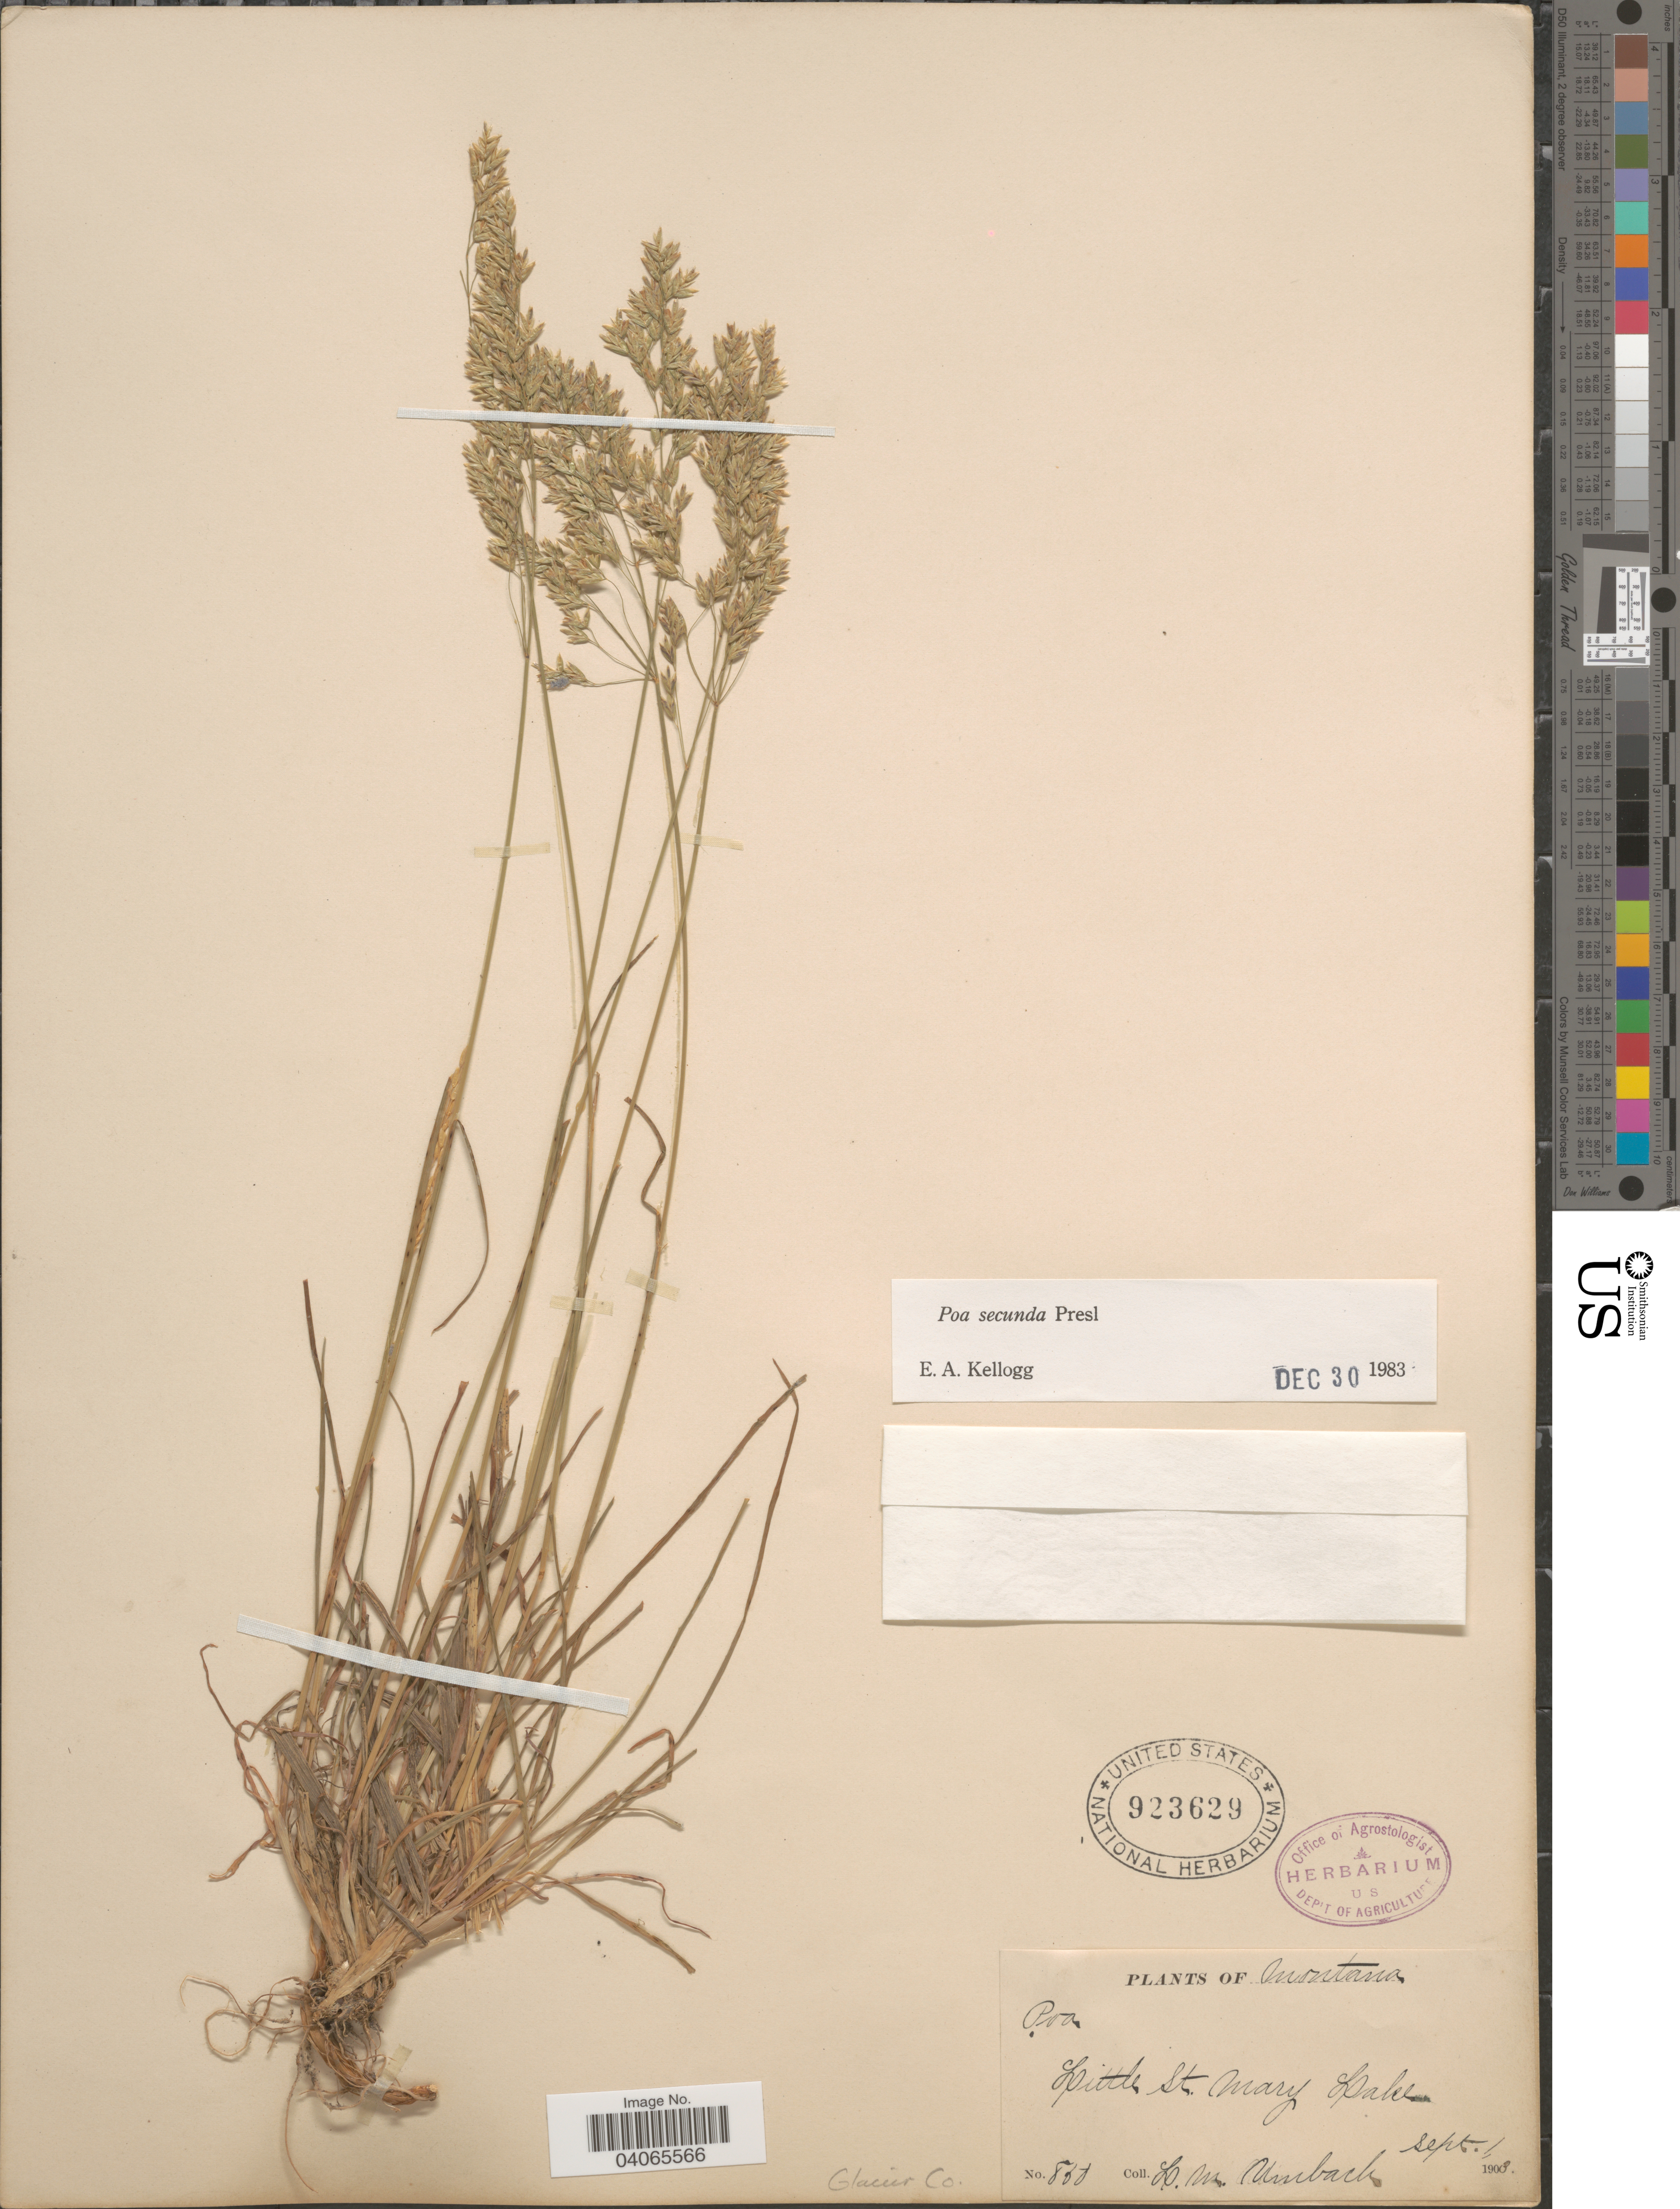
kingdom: Plantae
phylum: Tracheophyta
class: Liliopsida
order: Poales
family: Poaceae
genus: Poa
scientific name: Poa secunda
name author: J. Presl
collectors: L. M. Umbach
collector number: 850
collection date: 1903-09-01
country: United States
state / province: Montana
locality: Glacier Co. Little St. Mary Lake.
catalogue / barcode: US 923629